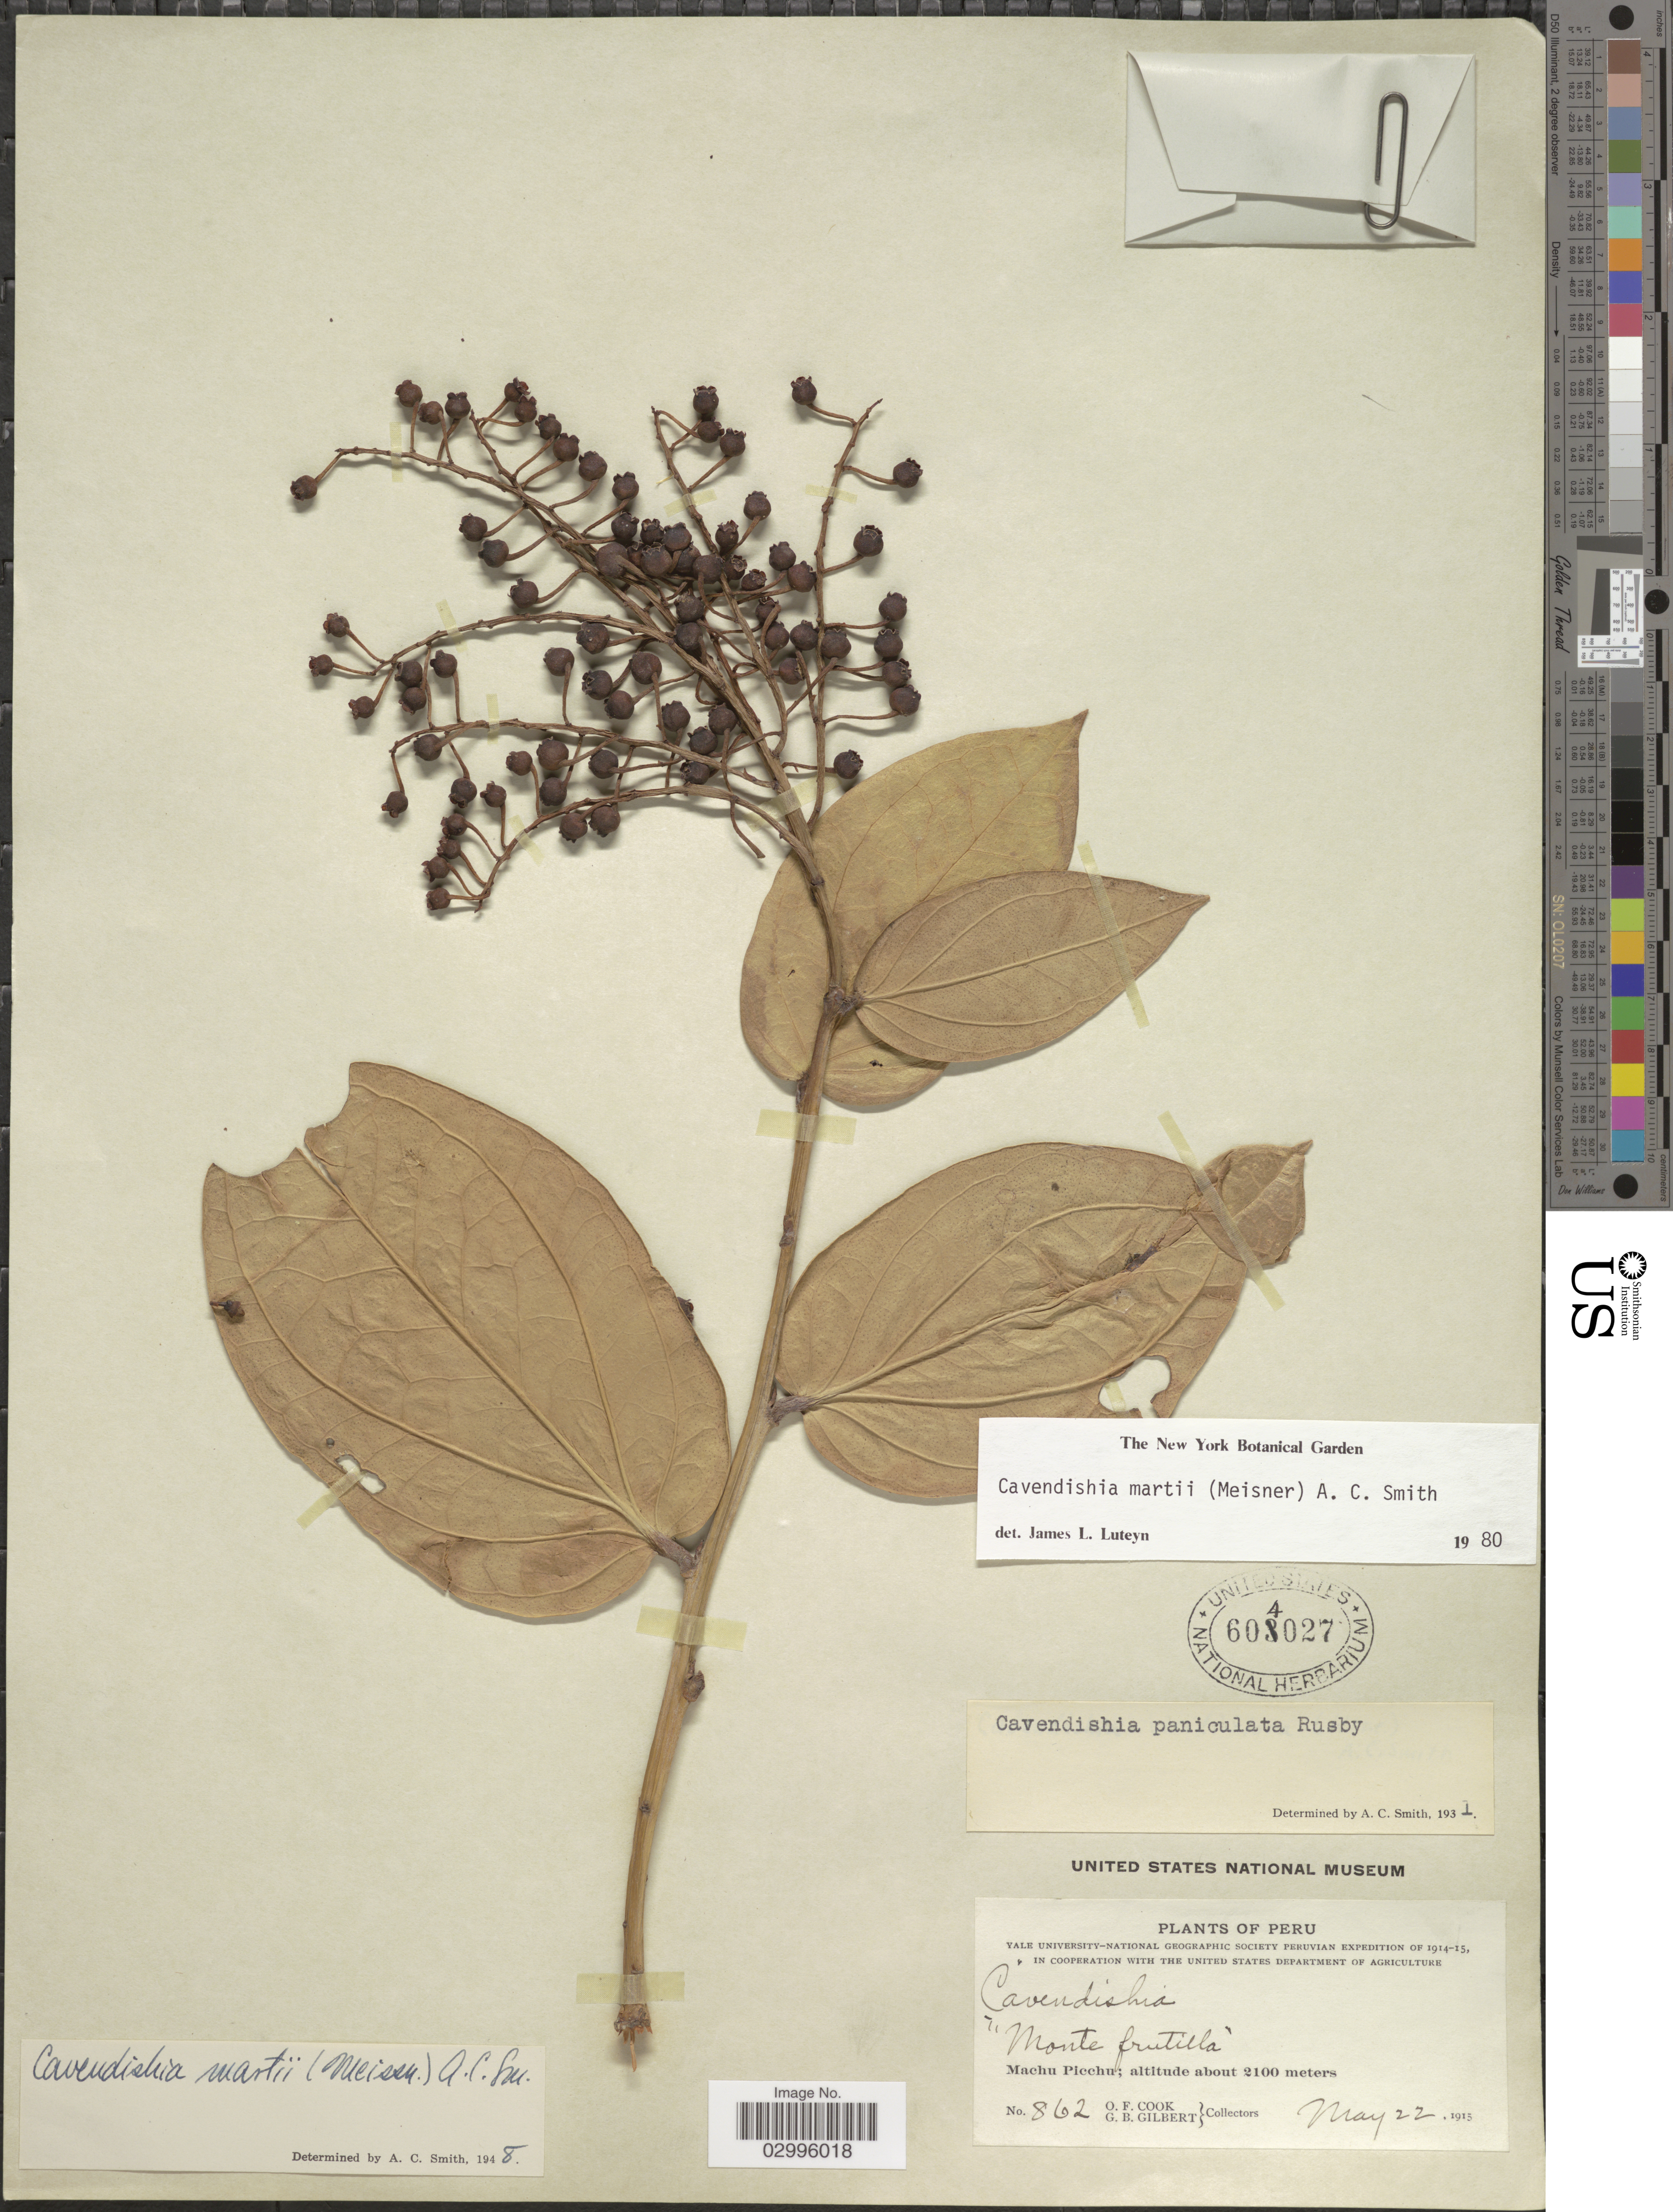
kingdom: Plantae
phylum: Tracheophyta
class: Magnoliopsida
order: Ericales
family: Ericaceae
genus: Cavendishia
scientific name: Cavendishia martii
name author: (Meisn.) A.C. Sm.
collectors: O. F. Cook & G. B. Gilbert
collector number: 862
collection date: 1915-05-22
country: Peru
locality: Machu Picchu.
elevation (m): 2100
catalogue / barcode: US 604027